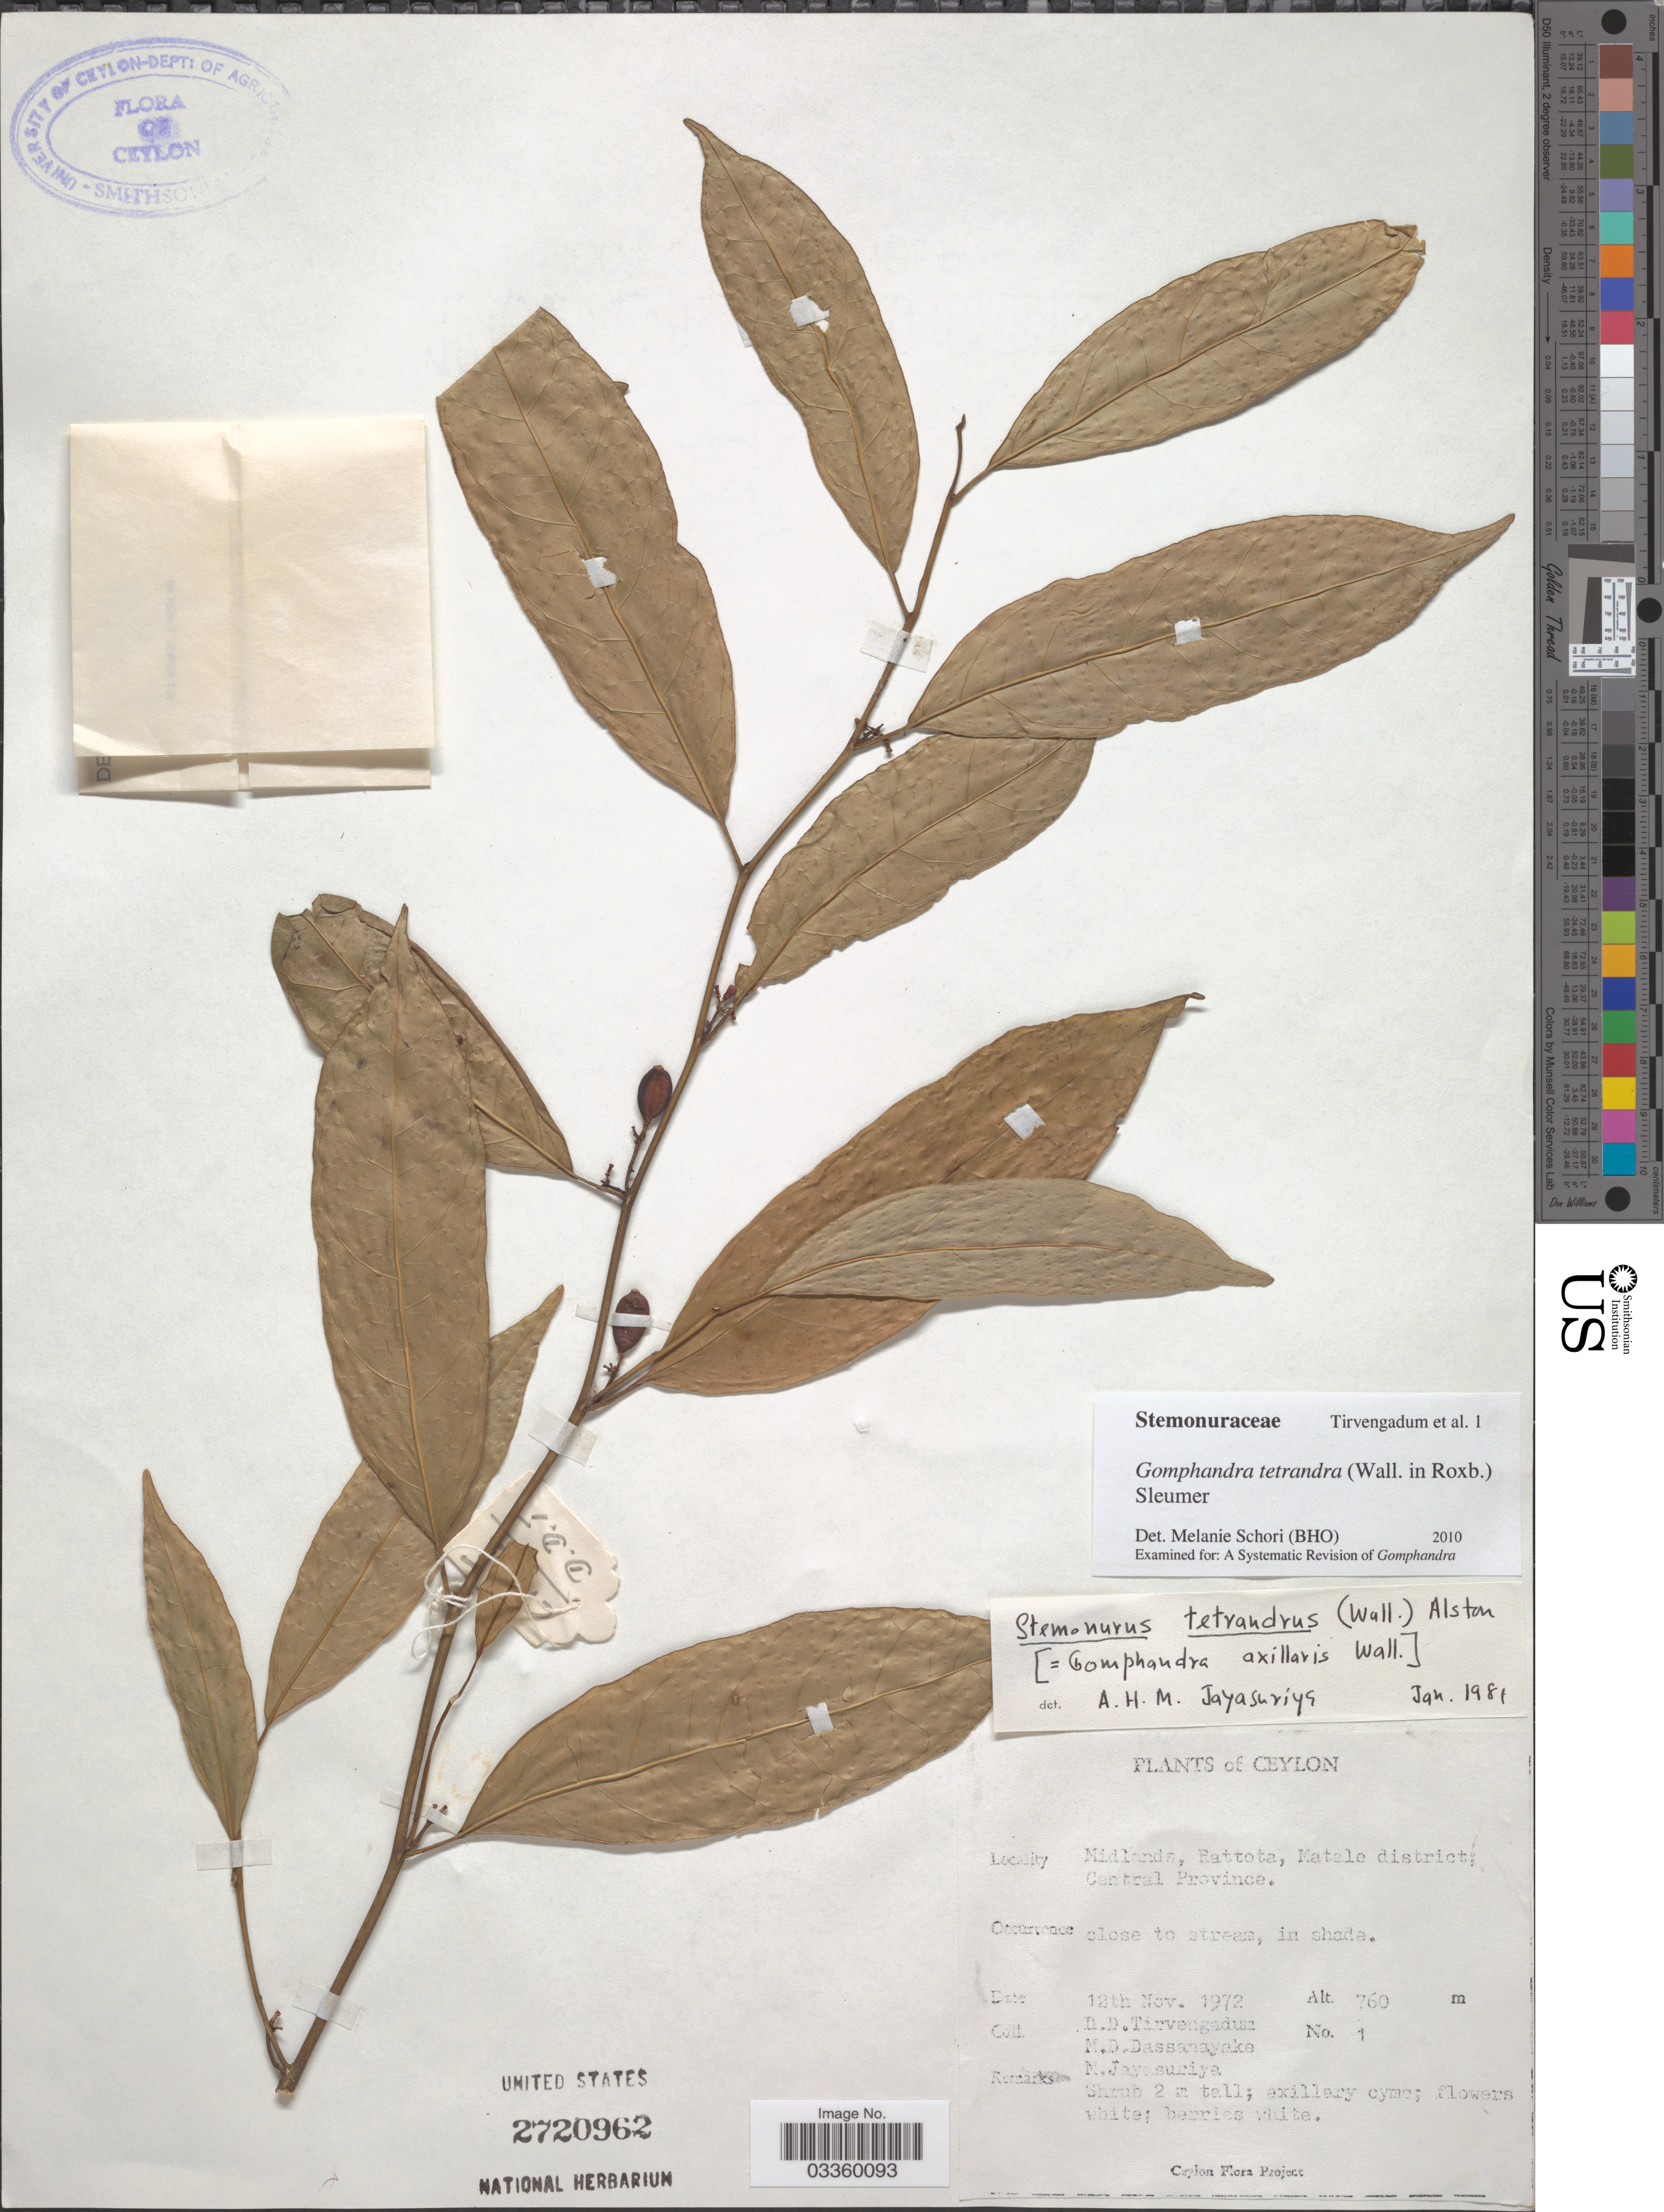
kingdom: Plantae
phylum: Tracheophyta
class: Magnoliopsida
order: Cardiopteridales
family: Stemonuraceae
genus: Gomphandra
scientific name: Gomphandra tetrandra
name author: (Wall.) Sleumer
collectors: D. Tirvengadum, M. D. Dassanayake & M. Jayasuriya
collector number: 1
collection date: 1972-11-12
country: Sri Lanka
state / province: Central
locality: Ceylon. Midlands, Rattota, Matale district.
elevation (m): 760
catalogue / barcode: US 2720962